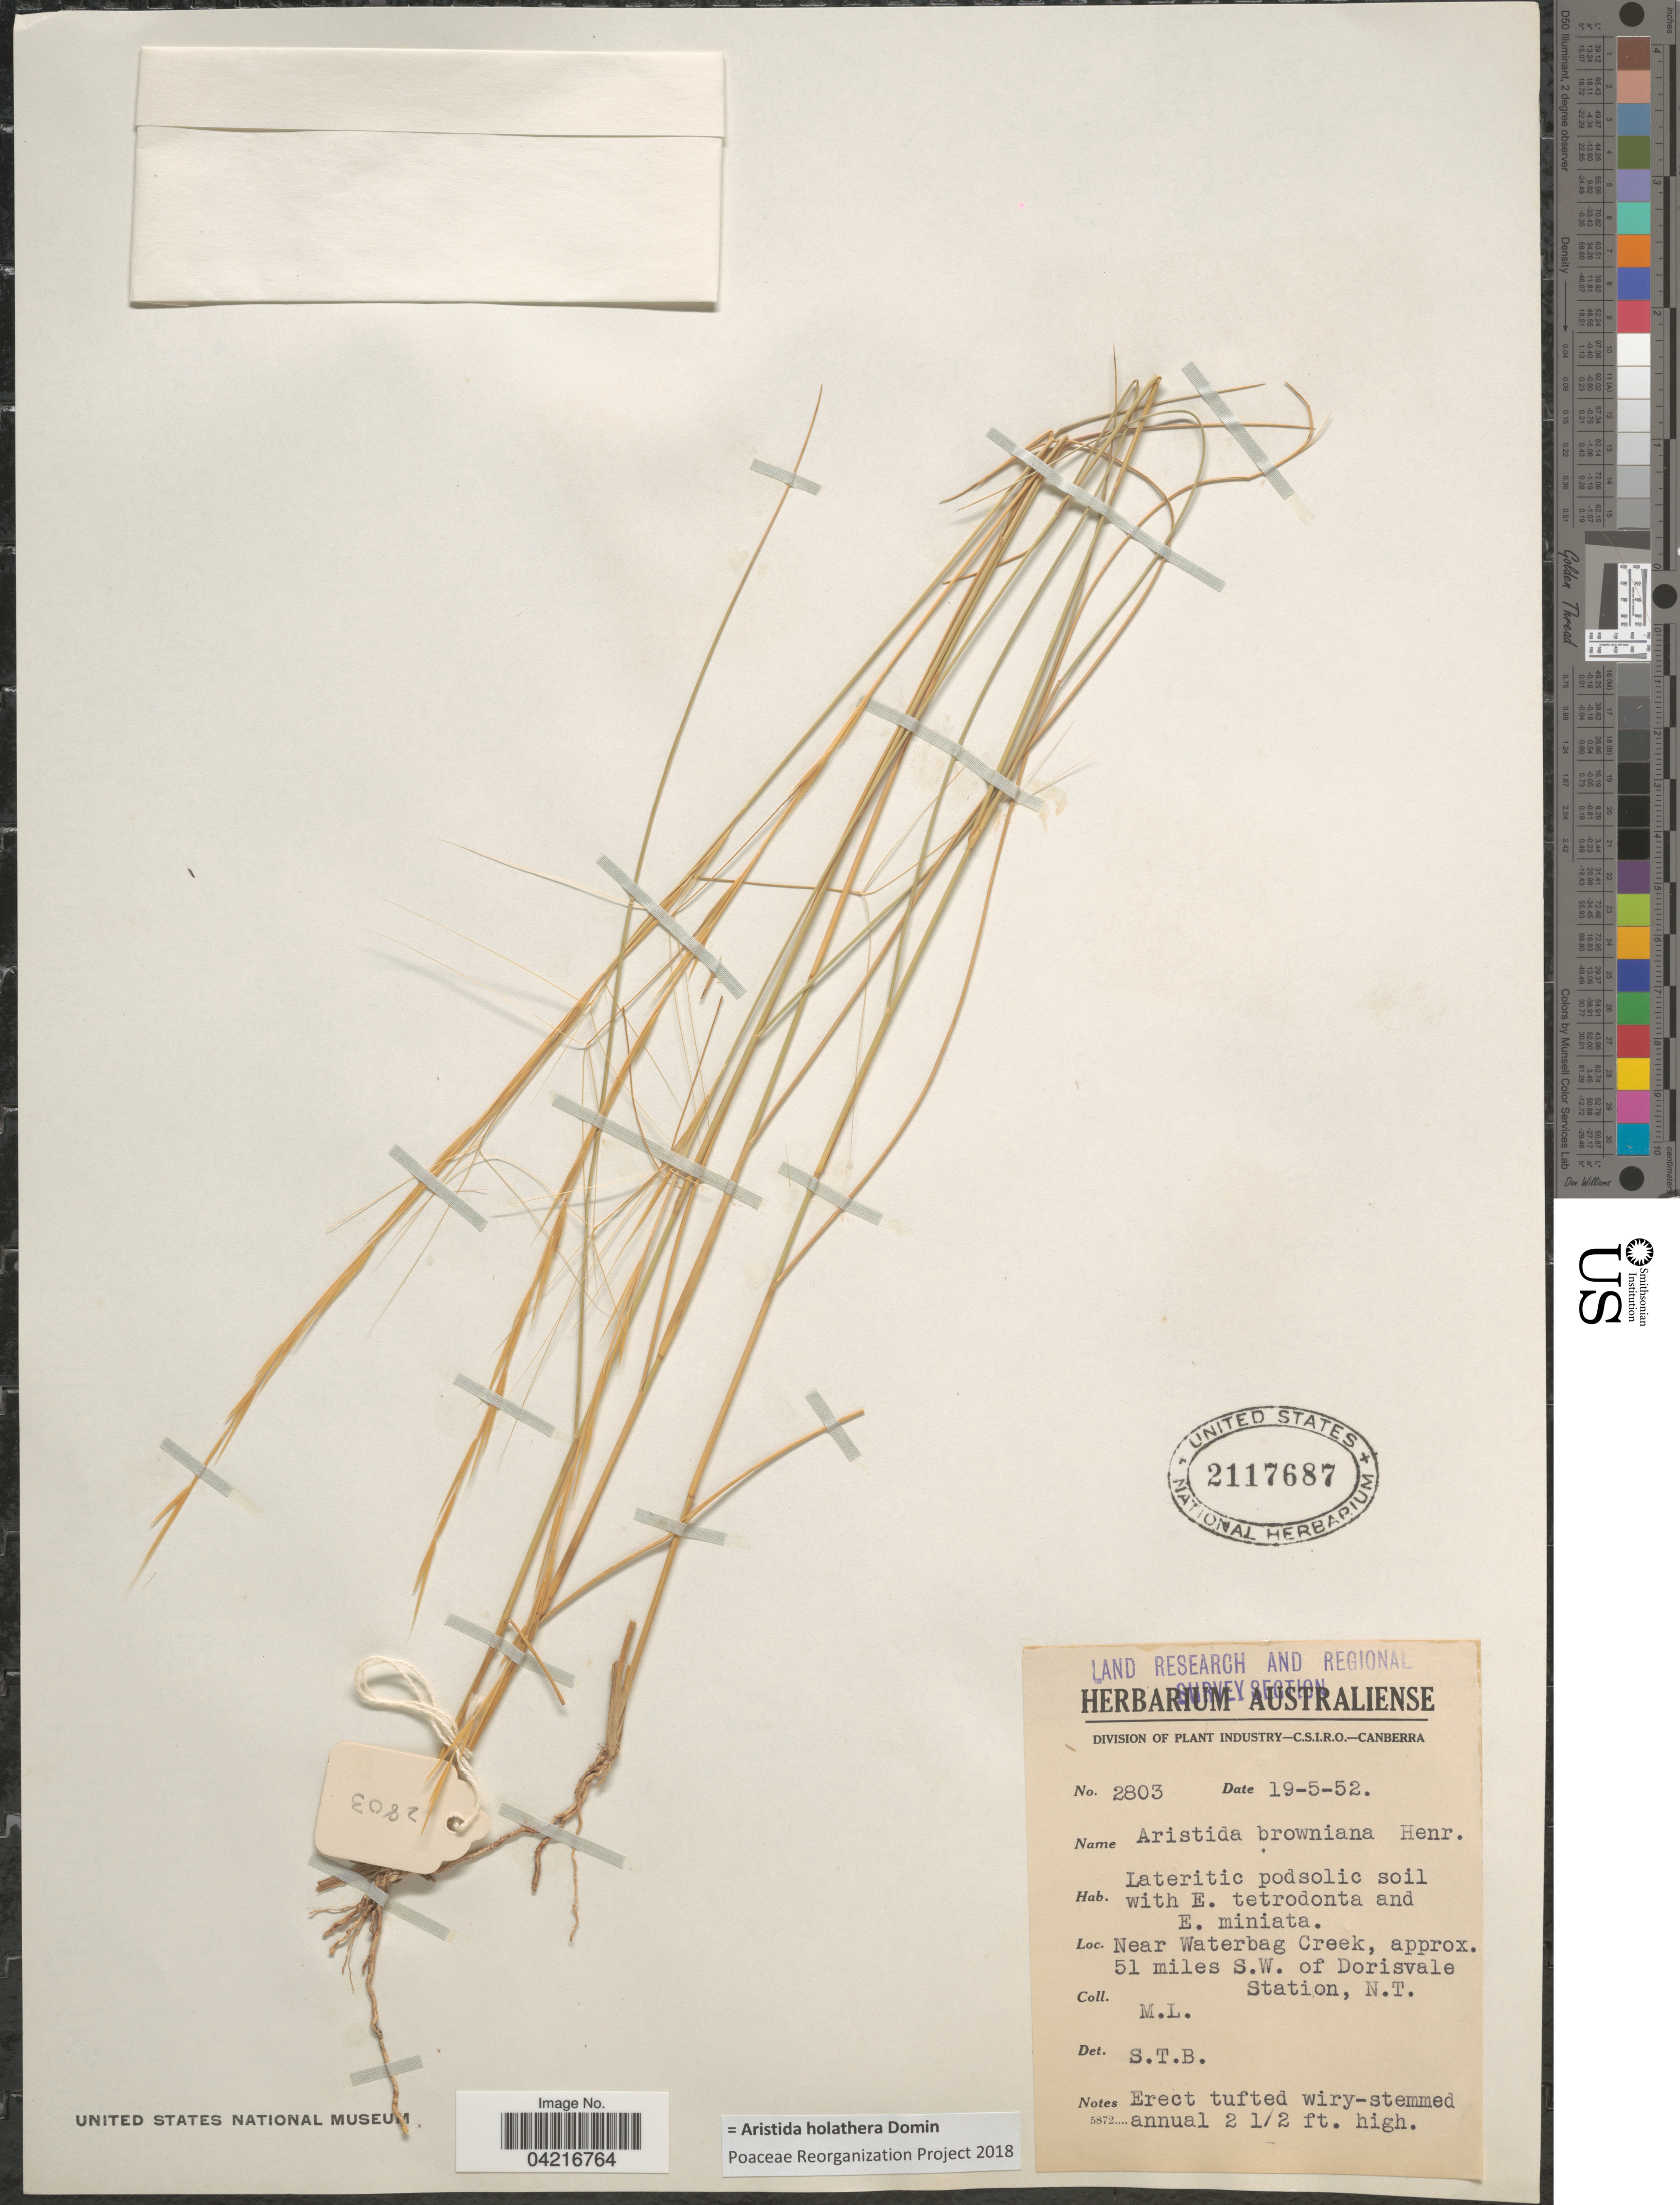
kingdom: Plantae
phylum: Tracheophyta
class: Liliopsida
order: Poales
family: Poaceae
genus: Aristida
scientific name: Aristida holathera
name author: Domin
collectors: M. L.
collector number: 2803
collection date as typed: Transcribed d/m/y: 19/5/52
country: Australia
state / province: Northern Territory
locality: Land Research and Regional Survey Section. Near Waterbag Creek, approx. 51 miles S.W. of Dorisvale Station.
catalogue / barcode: US 2117687